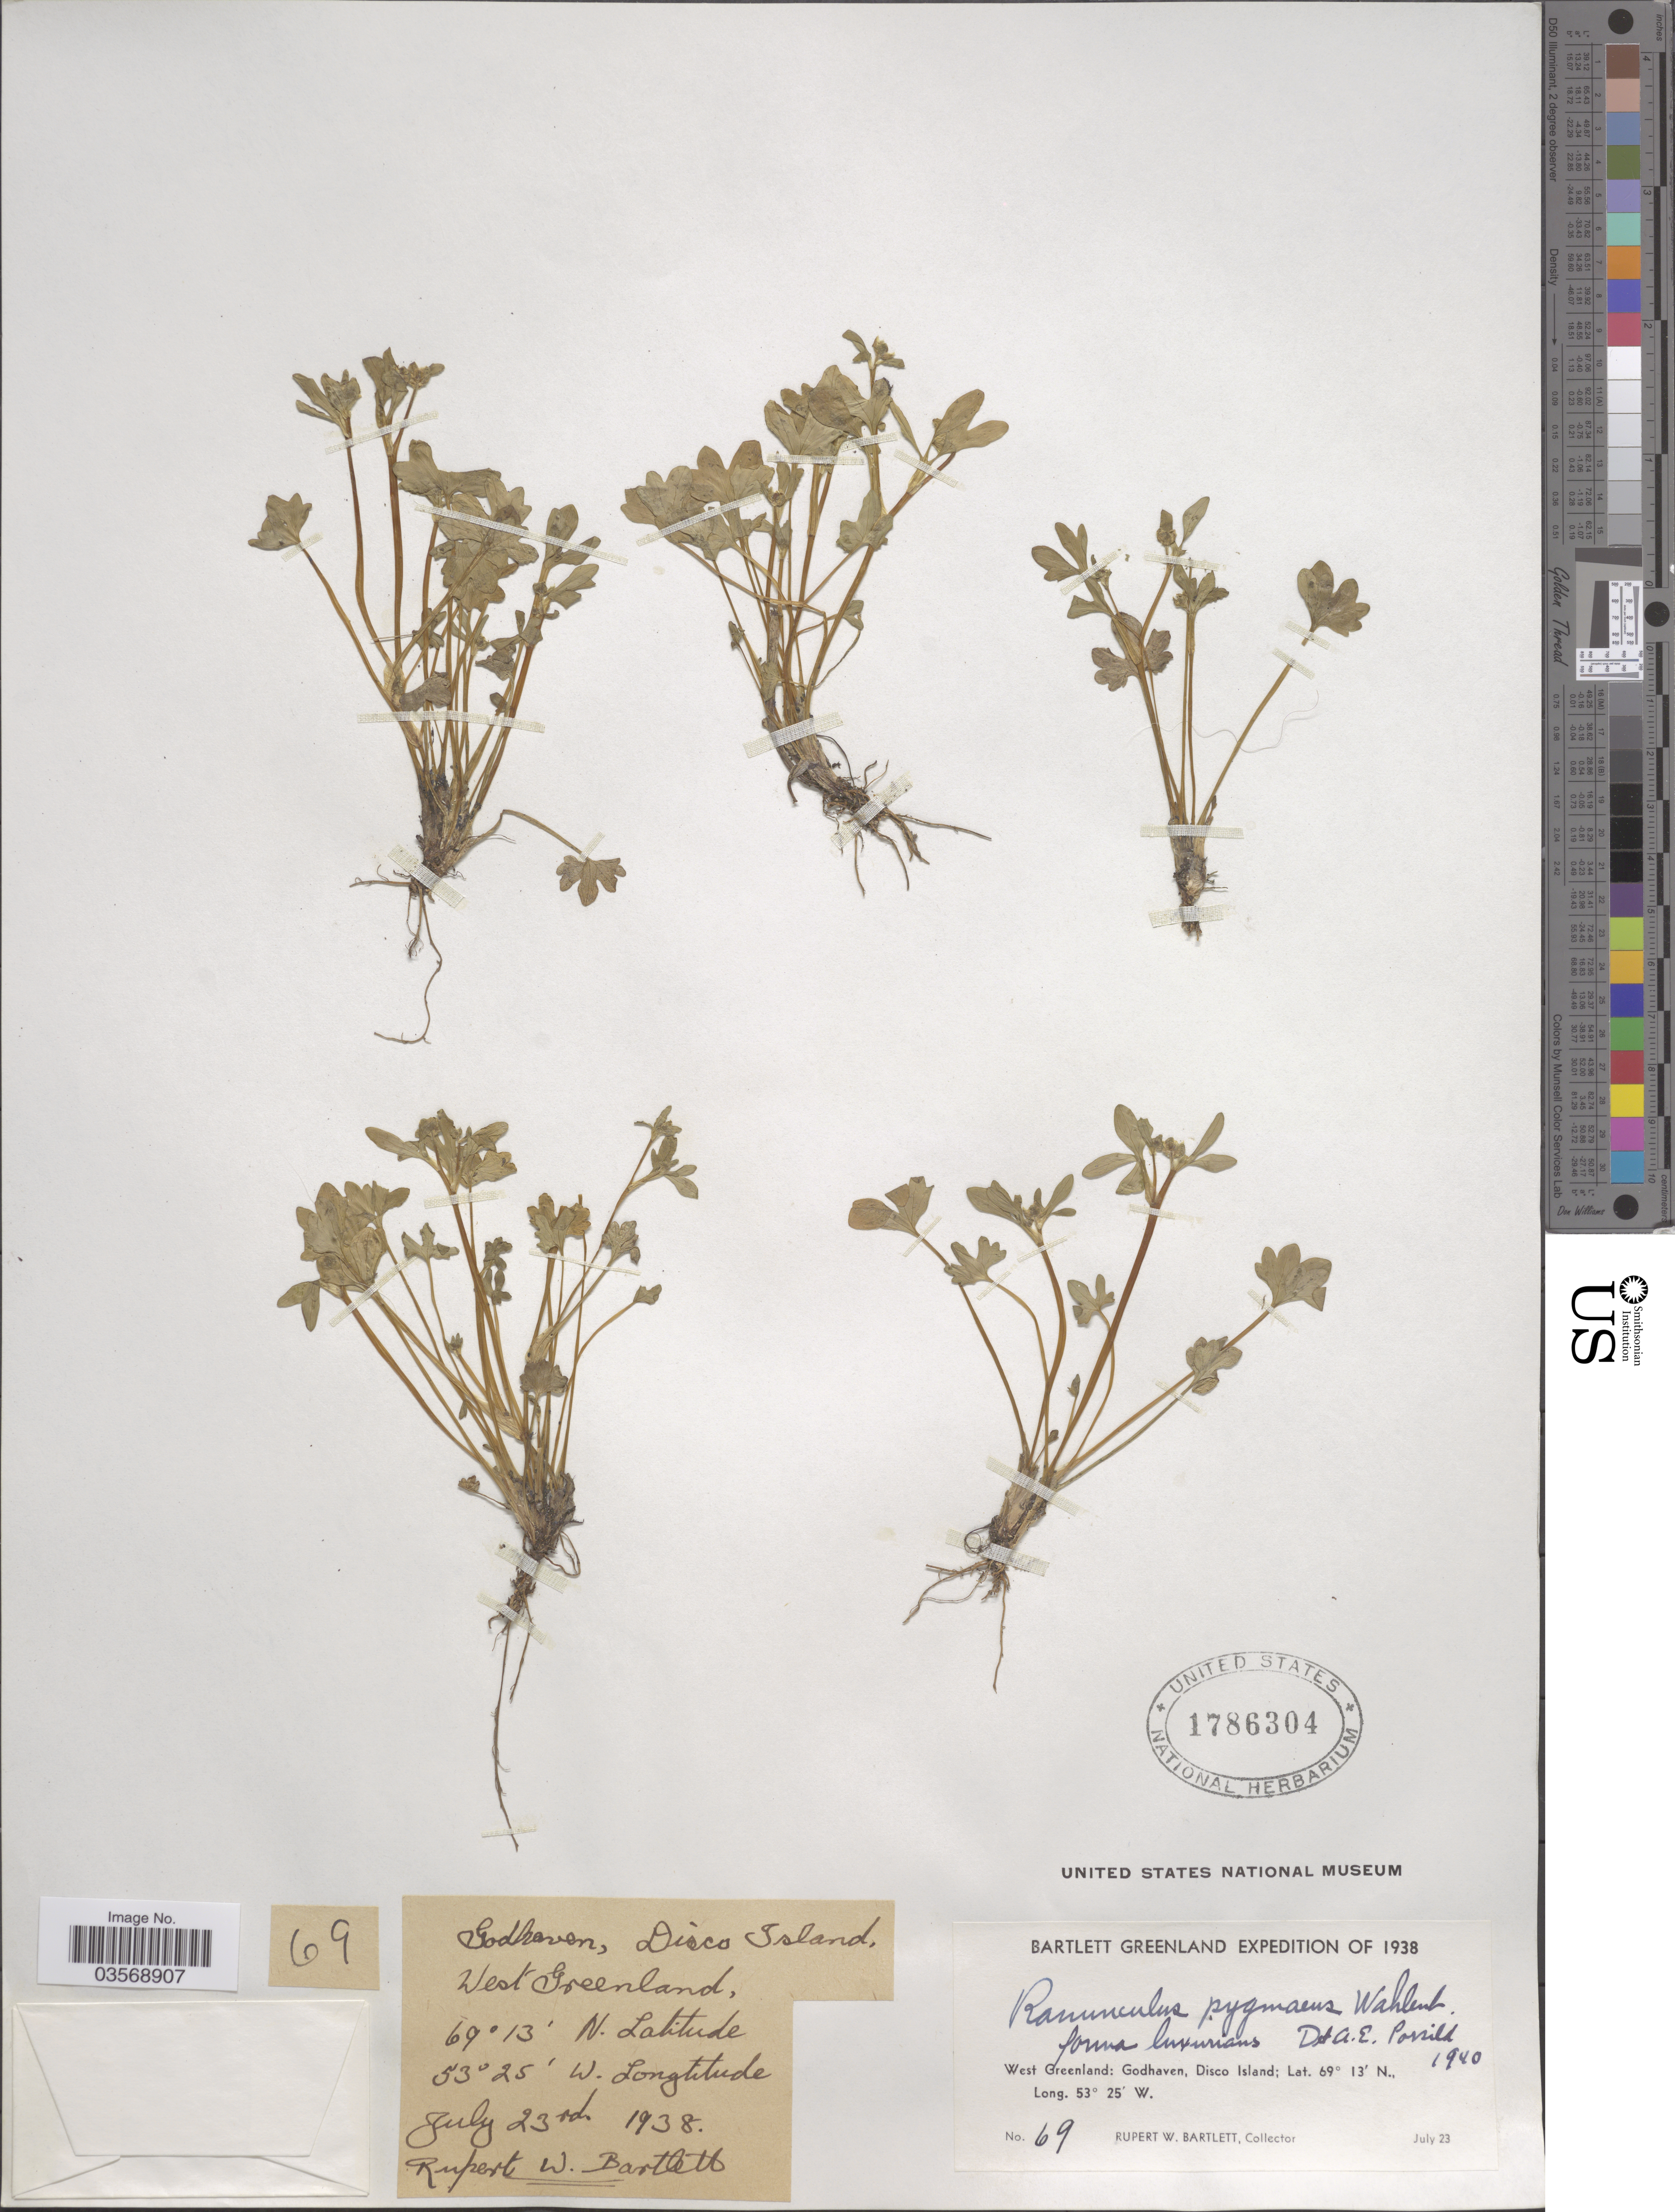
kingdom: Plantae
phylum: Tracheophyta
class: Magnoliopsida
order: Ranunculales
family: Ranunculaceae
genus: Ranunculus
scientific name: Ranunculus pygmaeus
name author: Wahlenb.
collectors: R. W. Bartlett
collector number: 69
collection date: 1938-07-23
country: Greenland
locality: West Greenland: Godhaven, Disco Island.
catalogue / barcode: US 1786304